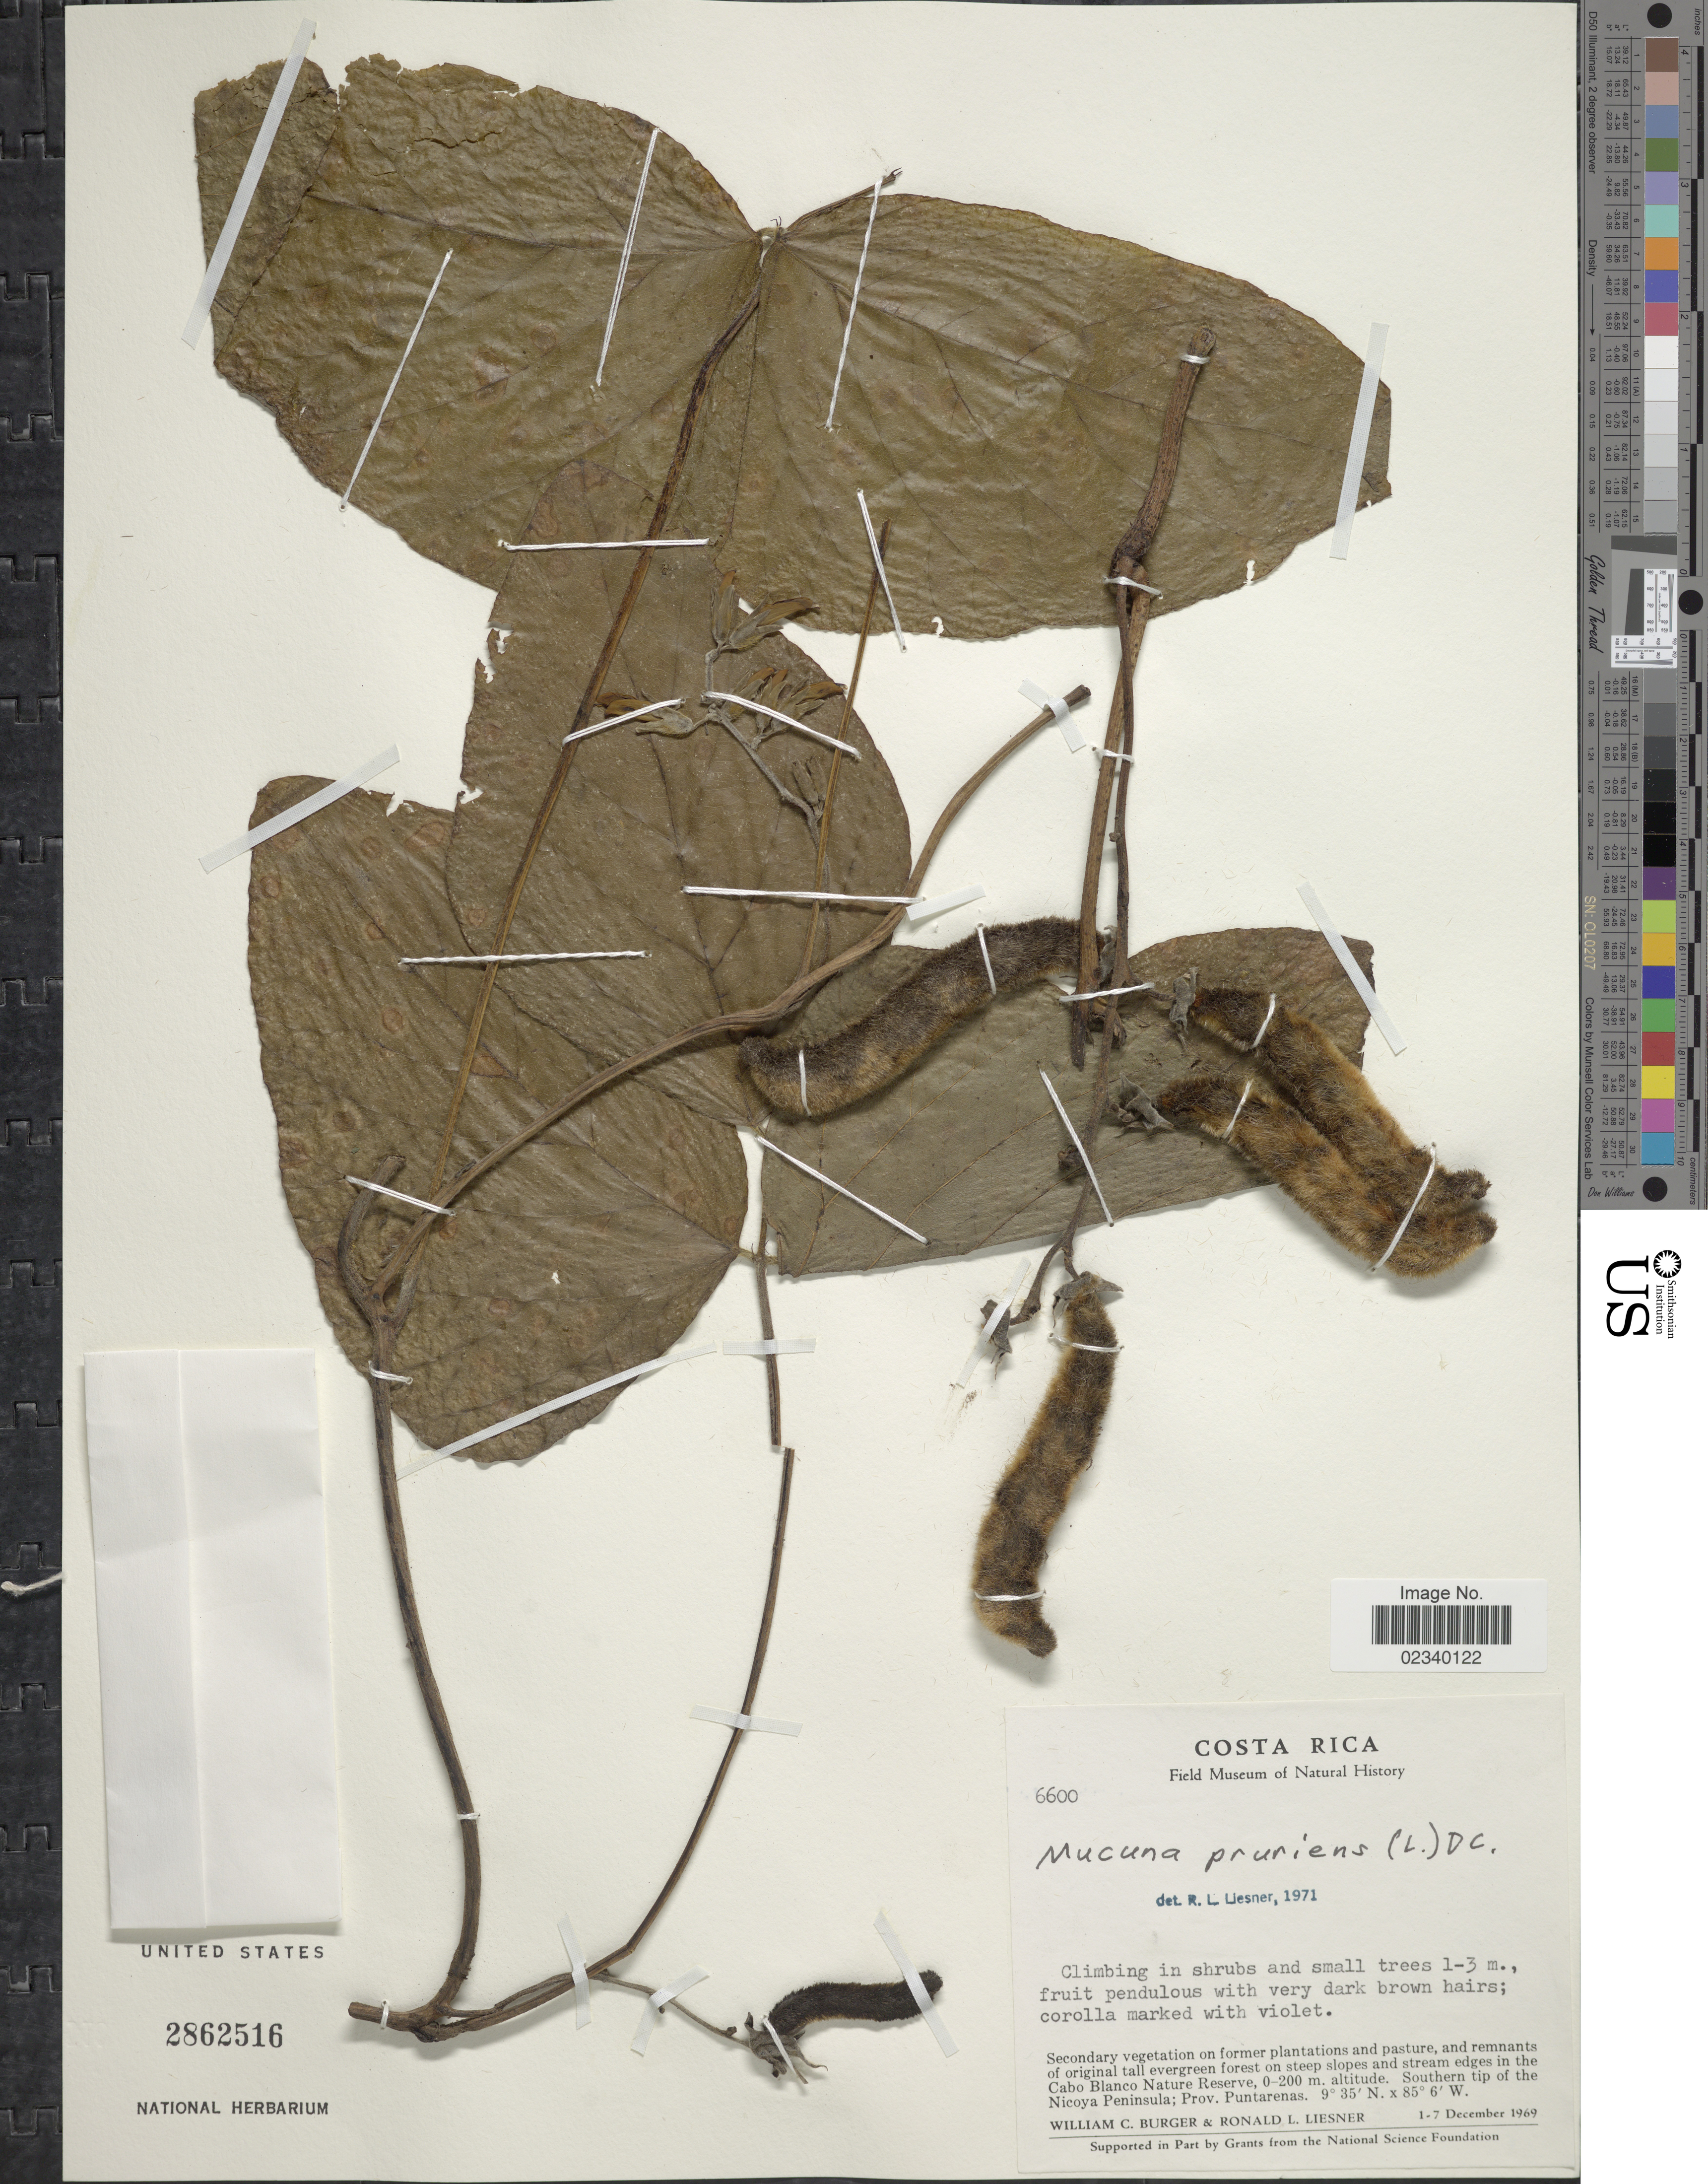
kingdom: Plantae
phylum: Tracheophyta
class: Magnoliopsida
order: Fabales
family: Fabaceae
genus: Mucuna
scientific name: Mucuna pruriens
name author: (L.) DC.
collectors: W. Burger & R. L. Liesner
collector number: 6600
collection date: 1969-12-01/1969-12-07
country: Costa Rica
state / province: Puntarenas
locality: Cabo Blanco Nature Reserve. Southern tip of the Nicoya Peninsula; Prov. Puntarenas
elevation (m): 0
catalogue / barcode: US 2862516